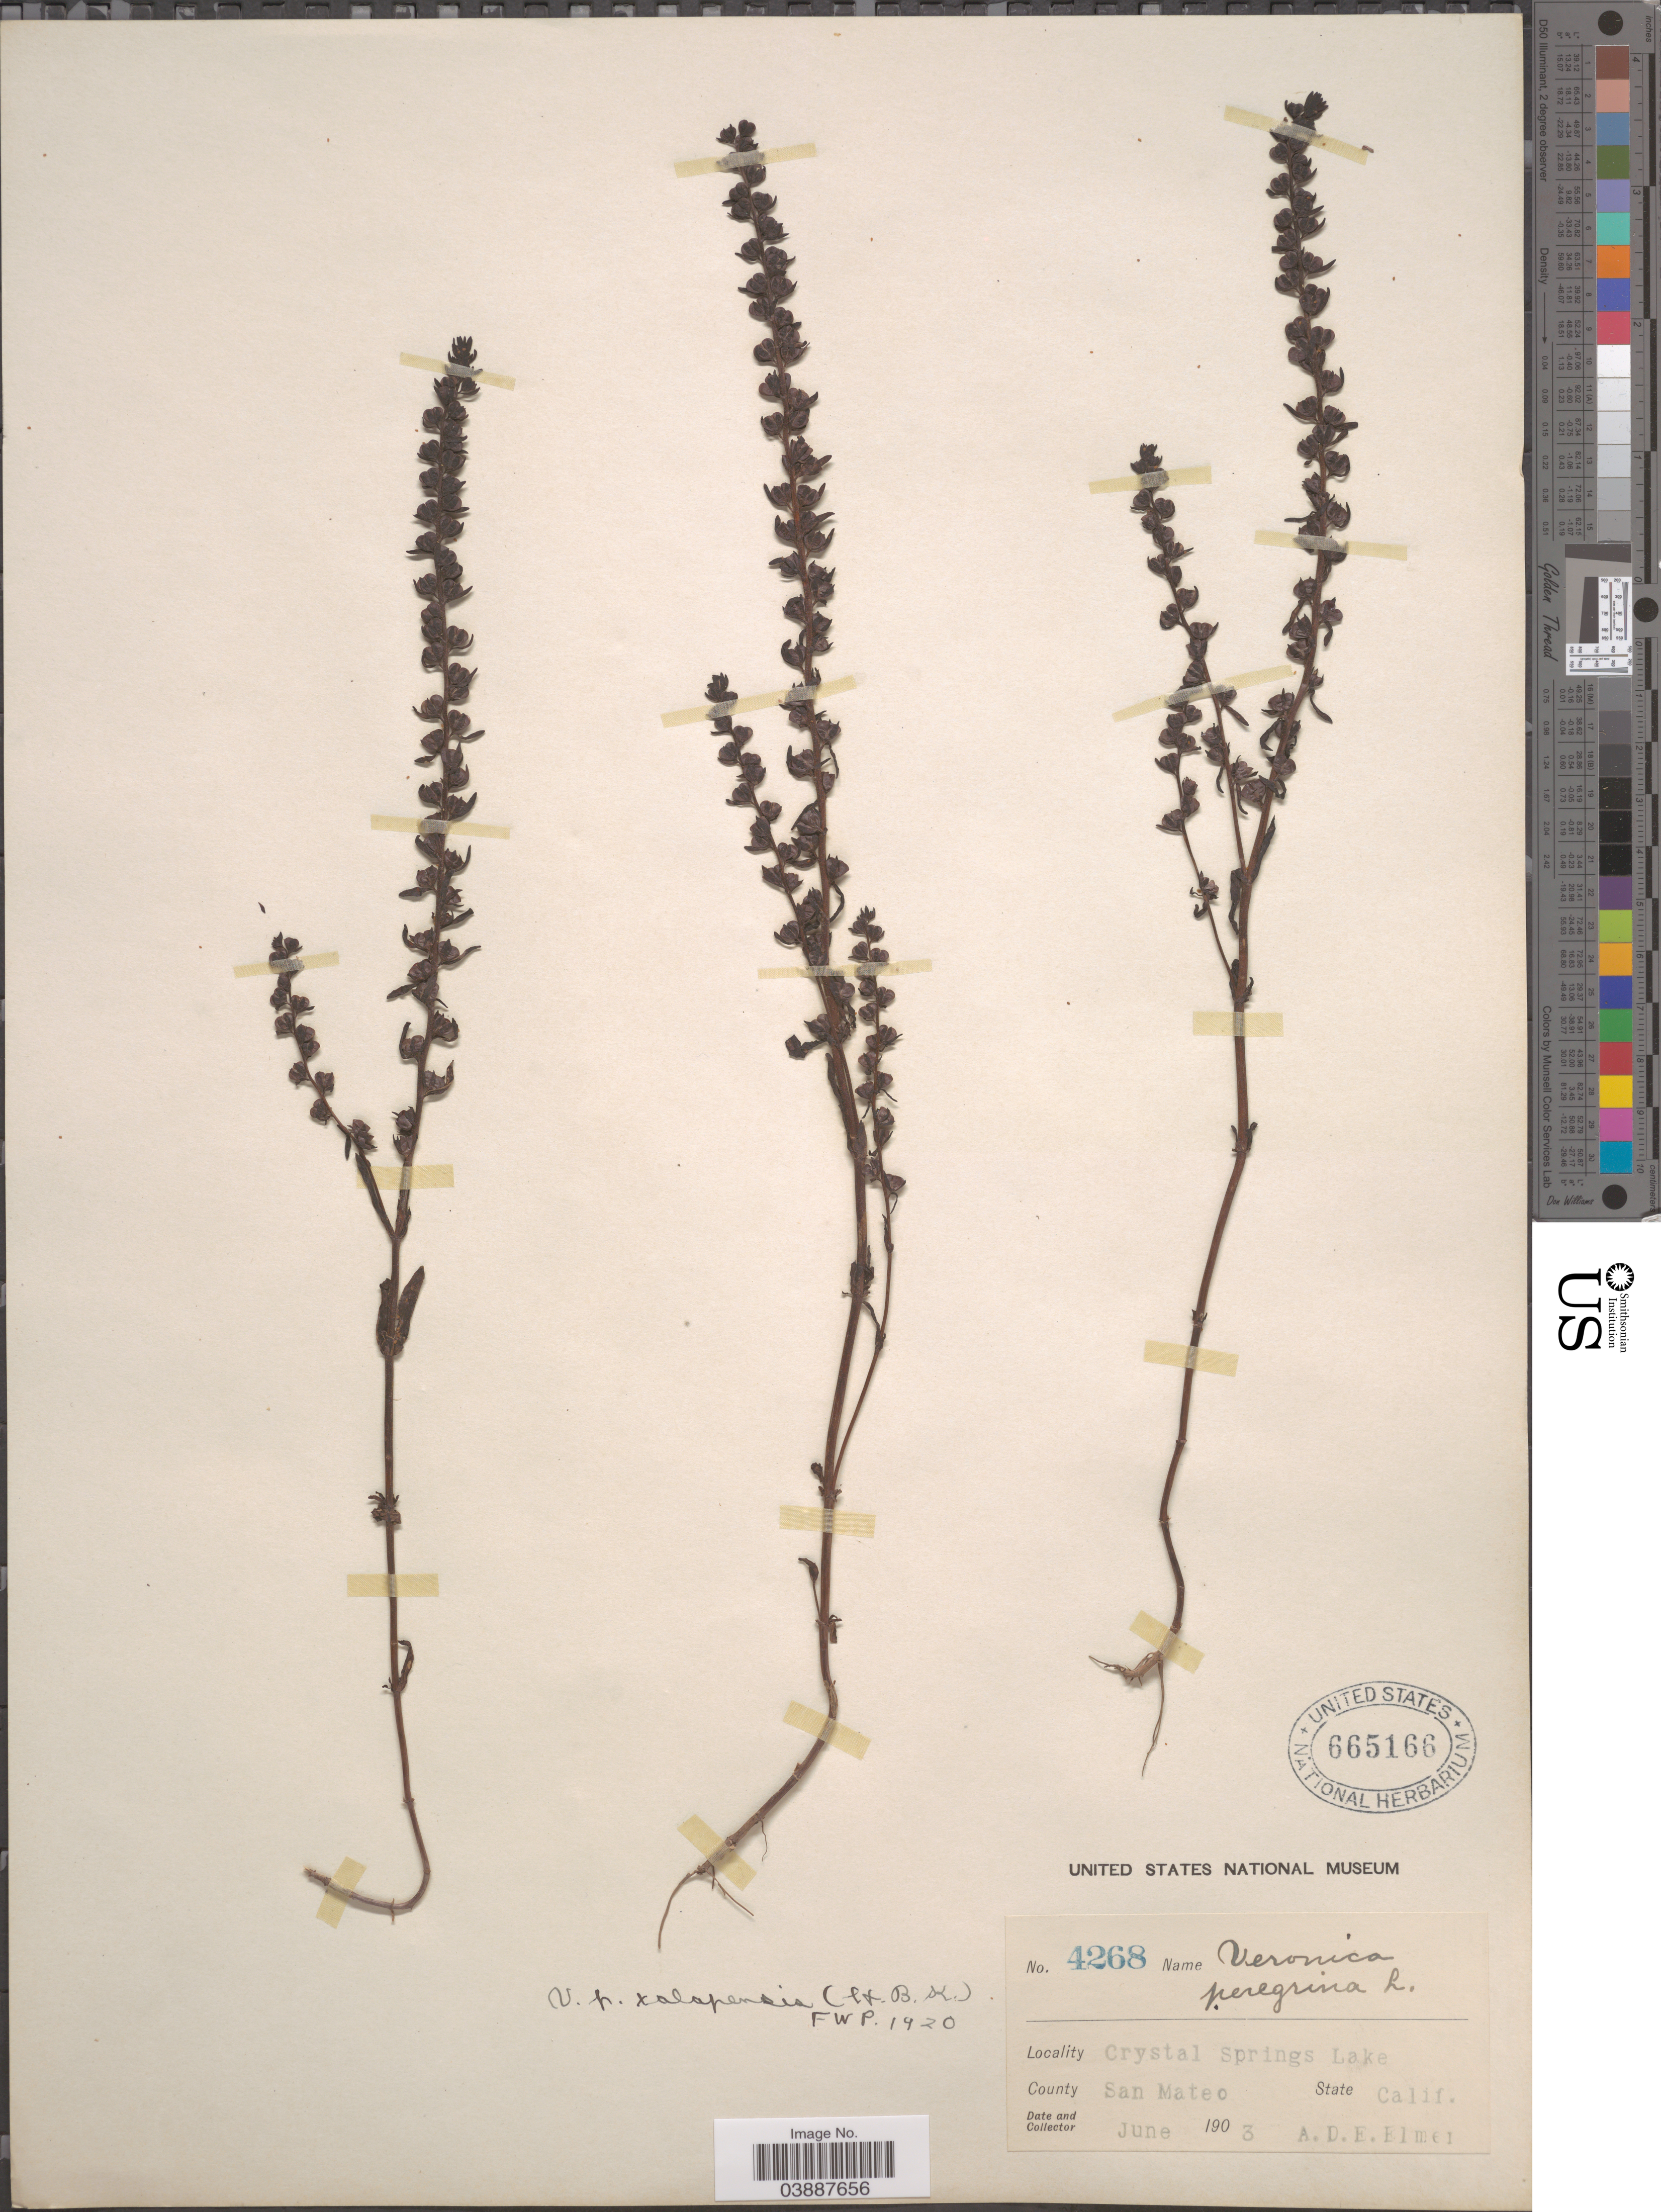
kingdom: Plantae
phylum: Tracheophyta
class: Magnoliopsida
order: Lamiales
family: Plantaginaceae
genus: Veronica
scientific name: Veronica peregrina var. xalapensis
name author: Kunth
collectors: A. D. E. Elmer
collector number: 4268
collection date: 1903-06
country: United States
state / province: California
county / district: San Mateo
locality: Crystal Springs Lake. County San Mateo.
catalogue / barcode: US 665166